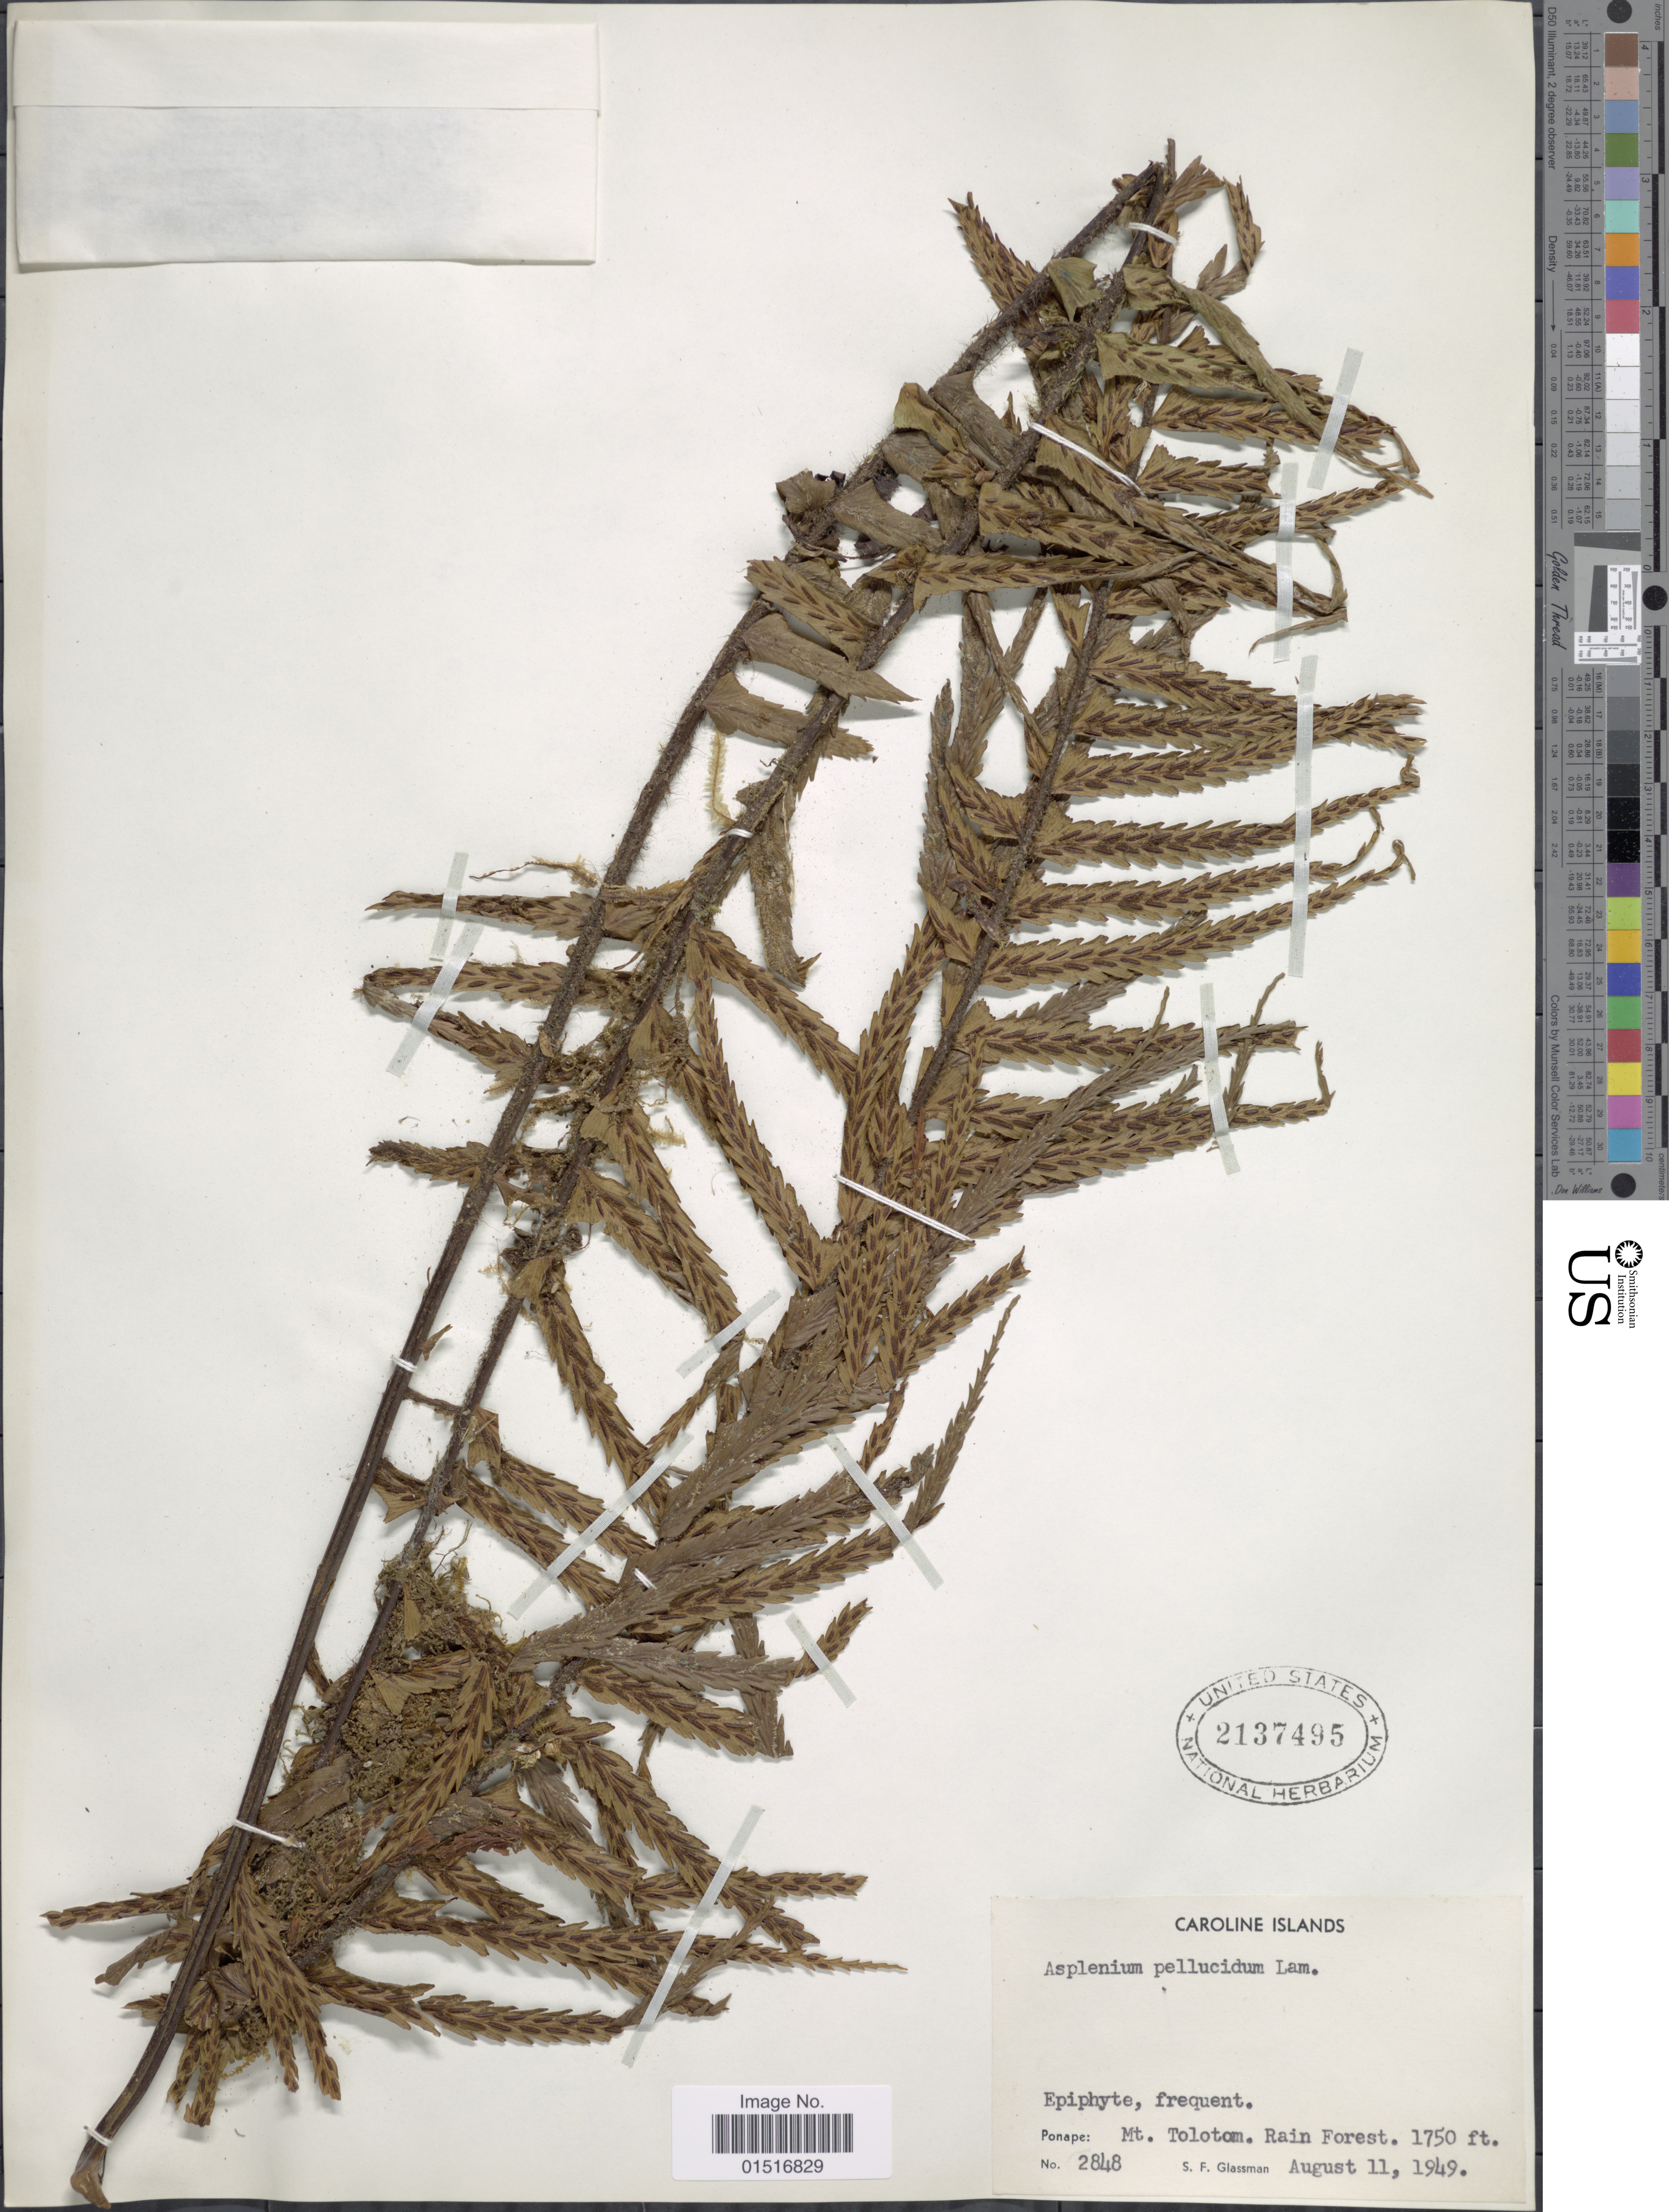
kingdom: Plantae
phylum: Tracheophyta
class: Polypodiopsida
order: Polypodiales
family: Aspleniaceae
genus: Asplenium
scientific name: Asplenium pellucidum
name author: Lam.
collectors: S. F. Glassman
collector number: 2848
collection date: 1949-08-11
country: Micronesia, Federated States of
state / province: Pohnpei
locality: Caroline Islands. Ponape: Mt. Tolotom. Rain forest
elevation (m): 533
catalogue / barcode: US 2137495